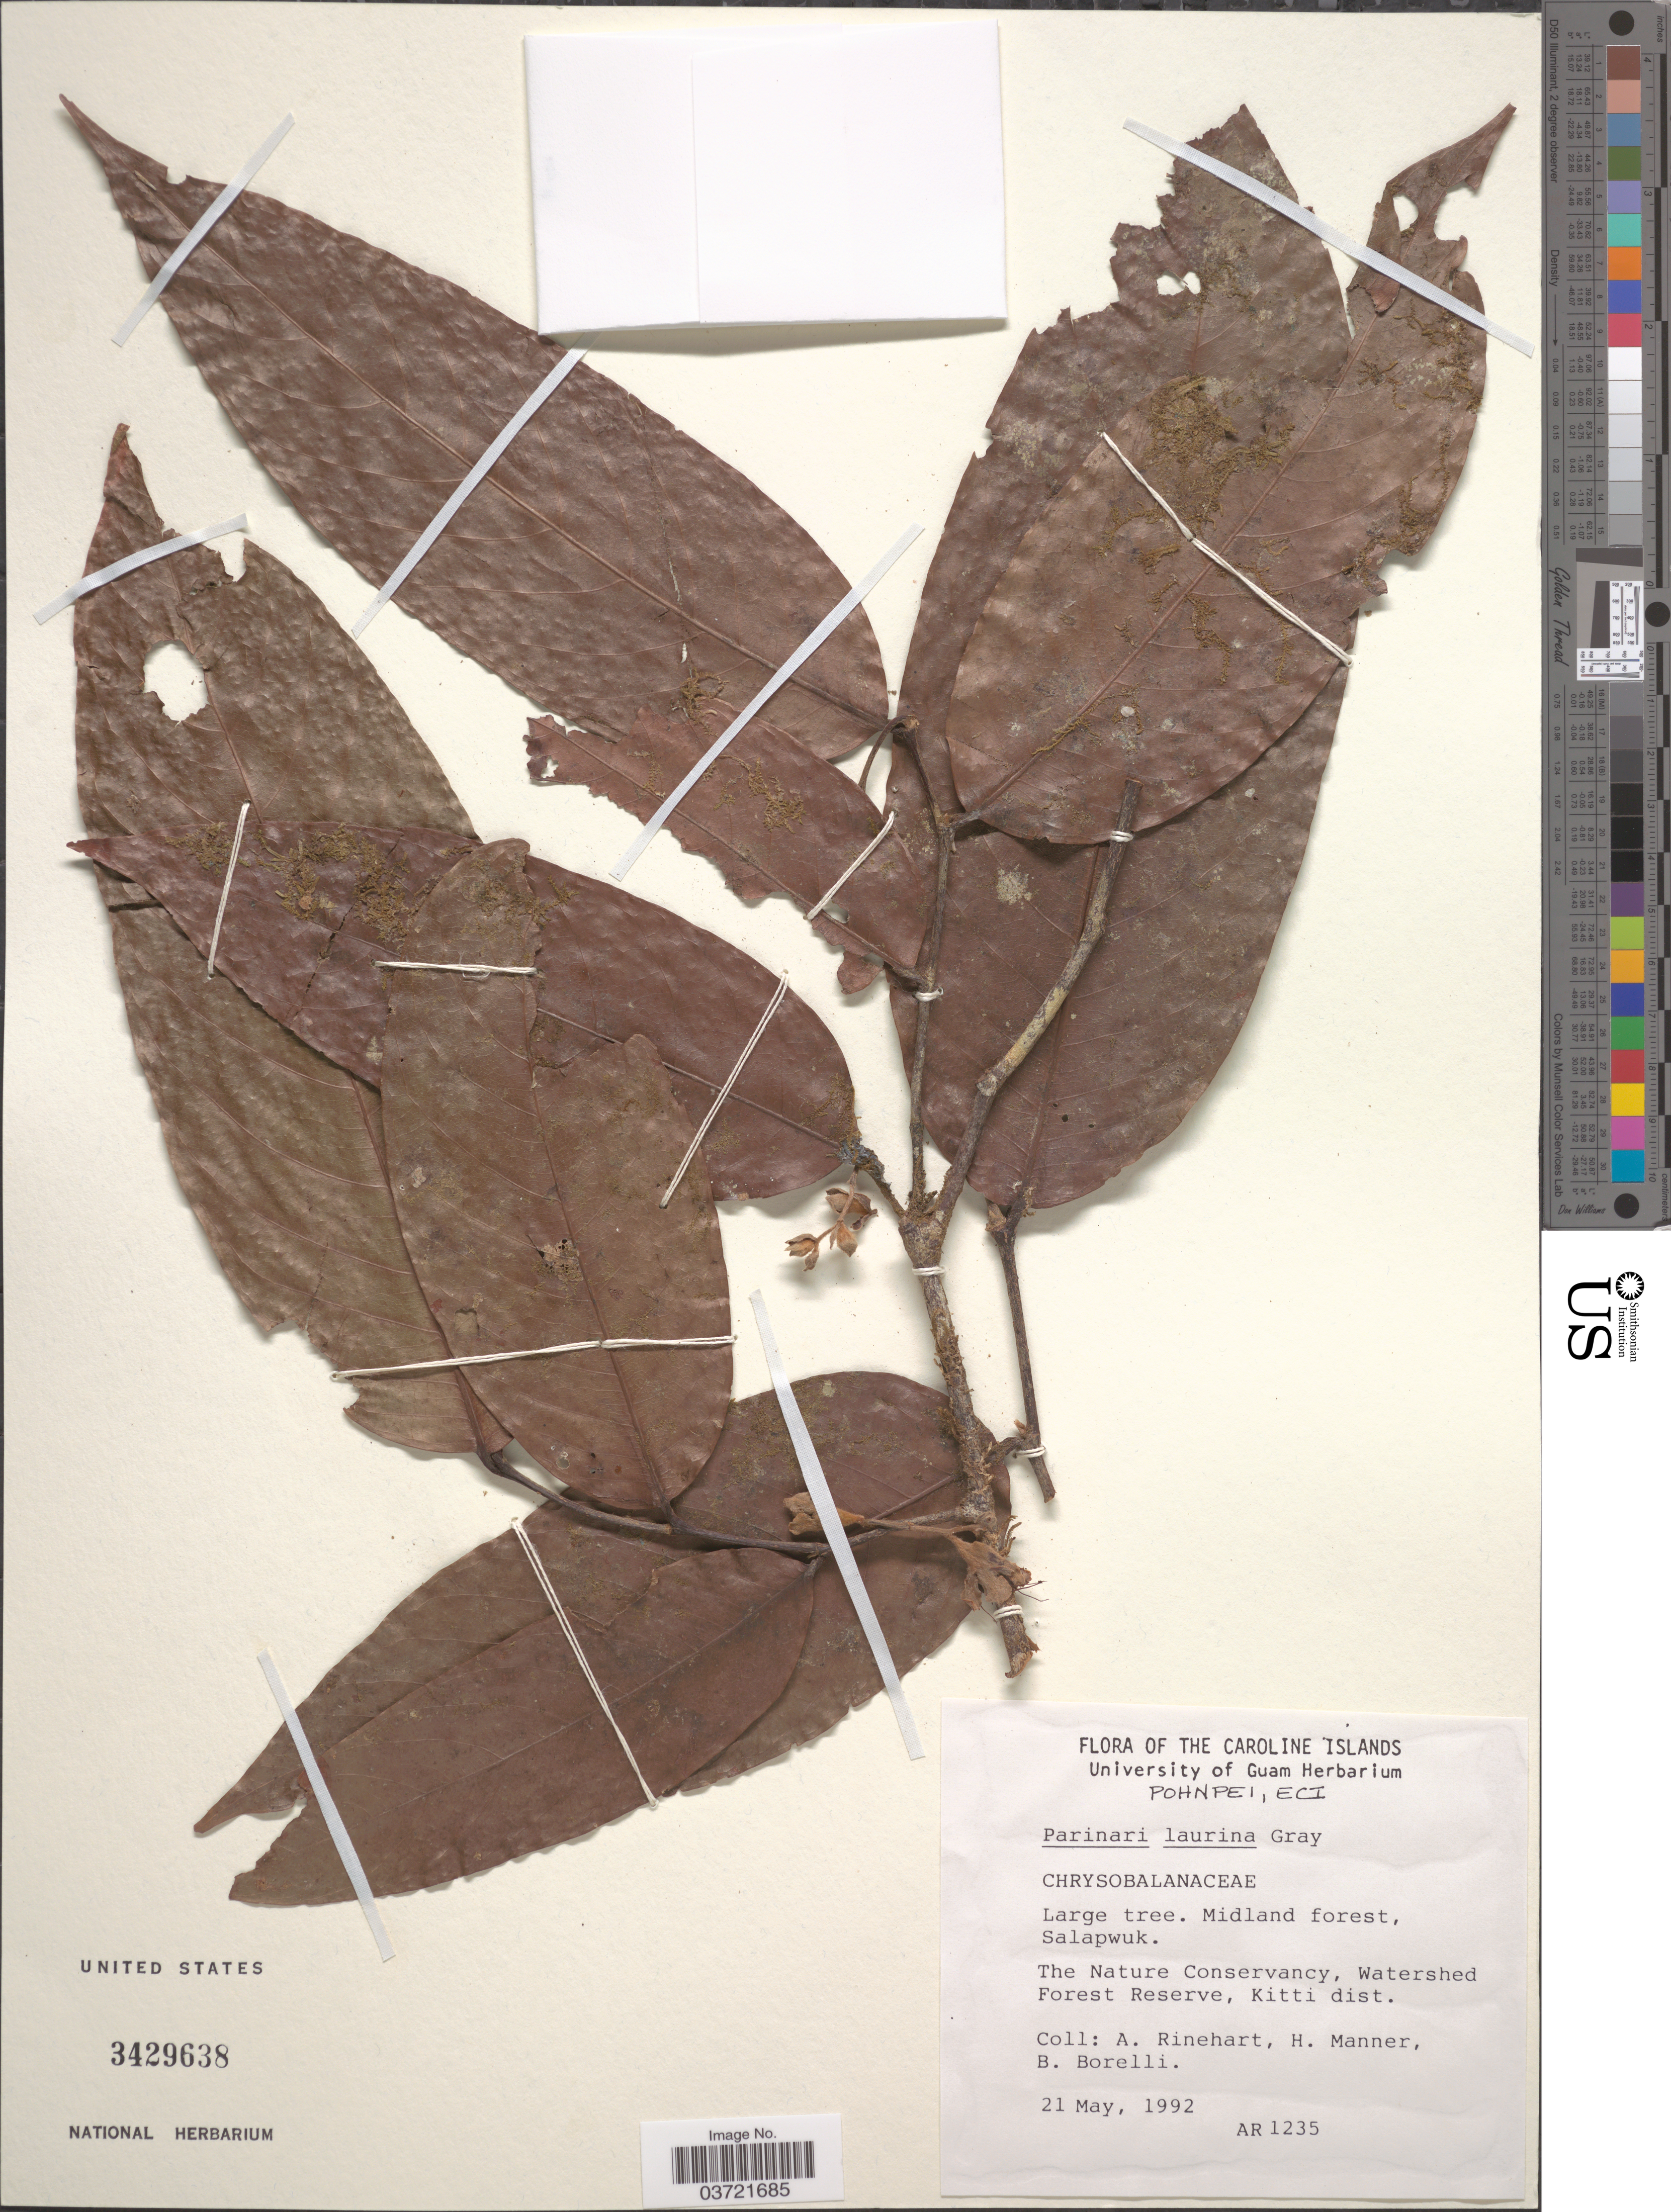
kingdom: Plantae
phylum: Tracheophyta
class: Magnoliopsida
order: Malpighiales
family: Chrysobalanaceae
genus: Parinari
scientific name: Parinari laurina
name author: A. Gray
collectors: A. Rinehart, H. Manner & B. Borelli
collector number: AR 1235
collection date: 1992-05-21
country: Micronesia, Federated States of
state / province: Pohnpei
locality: The Caroline Islands. The Nature Conservancy, Watershed Forest Reserve, Kitti dist.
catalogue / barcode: US 3429638